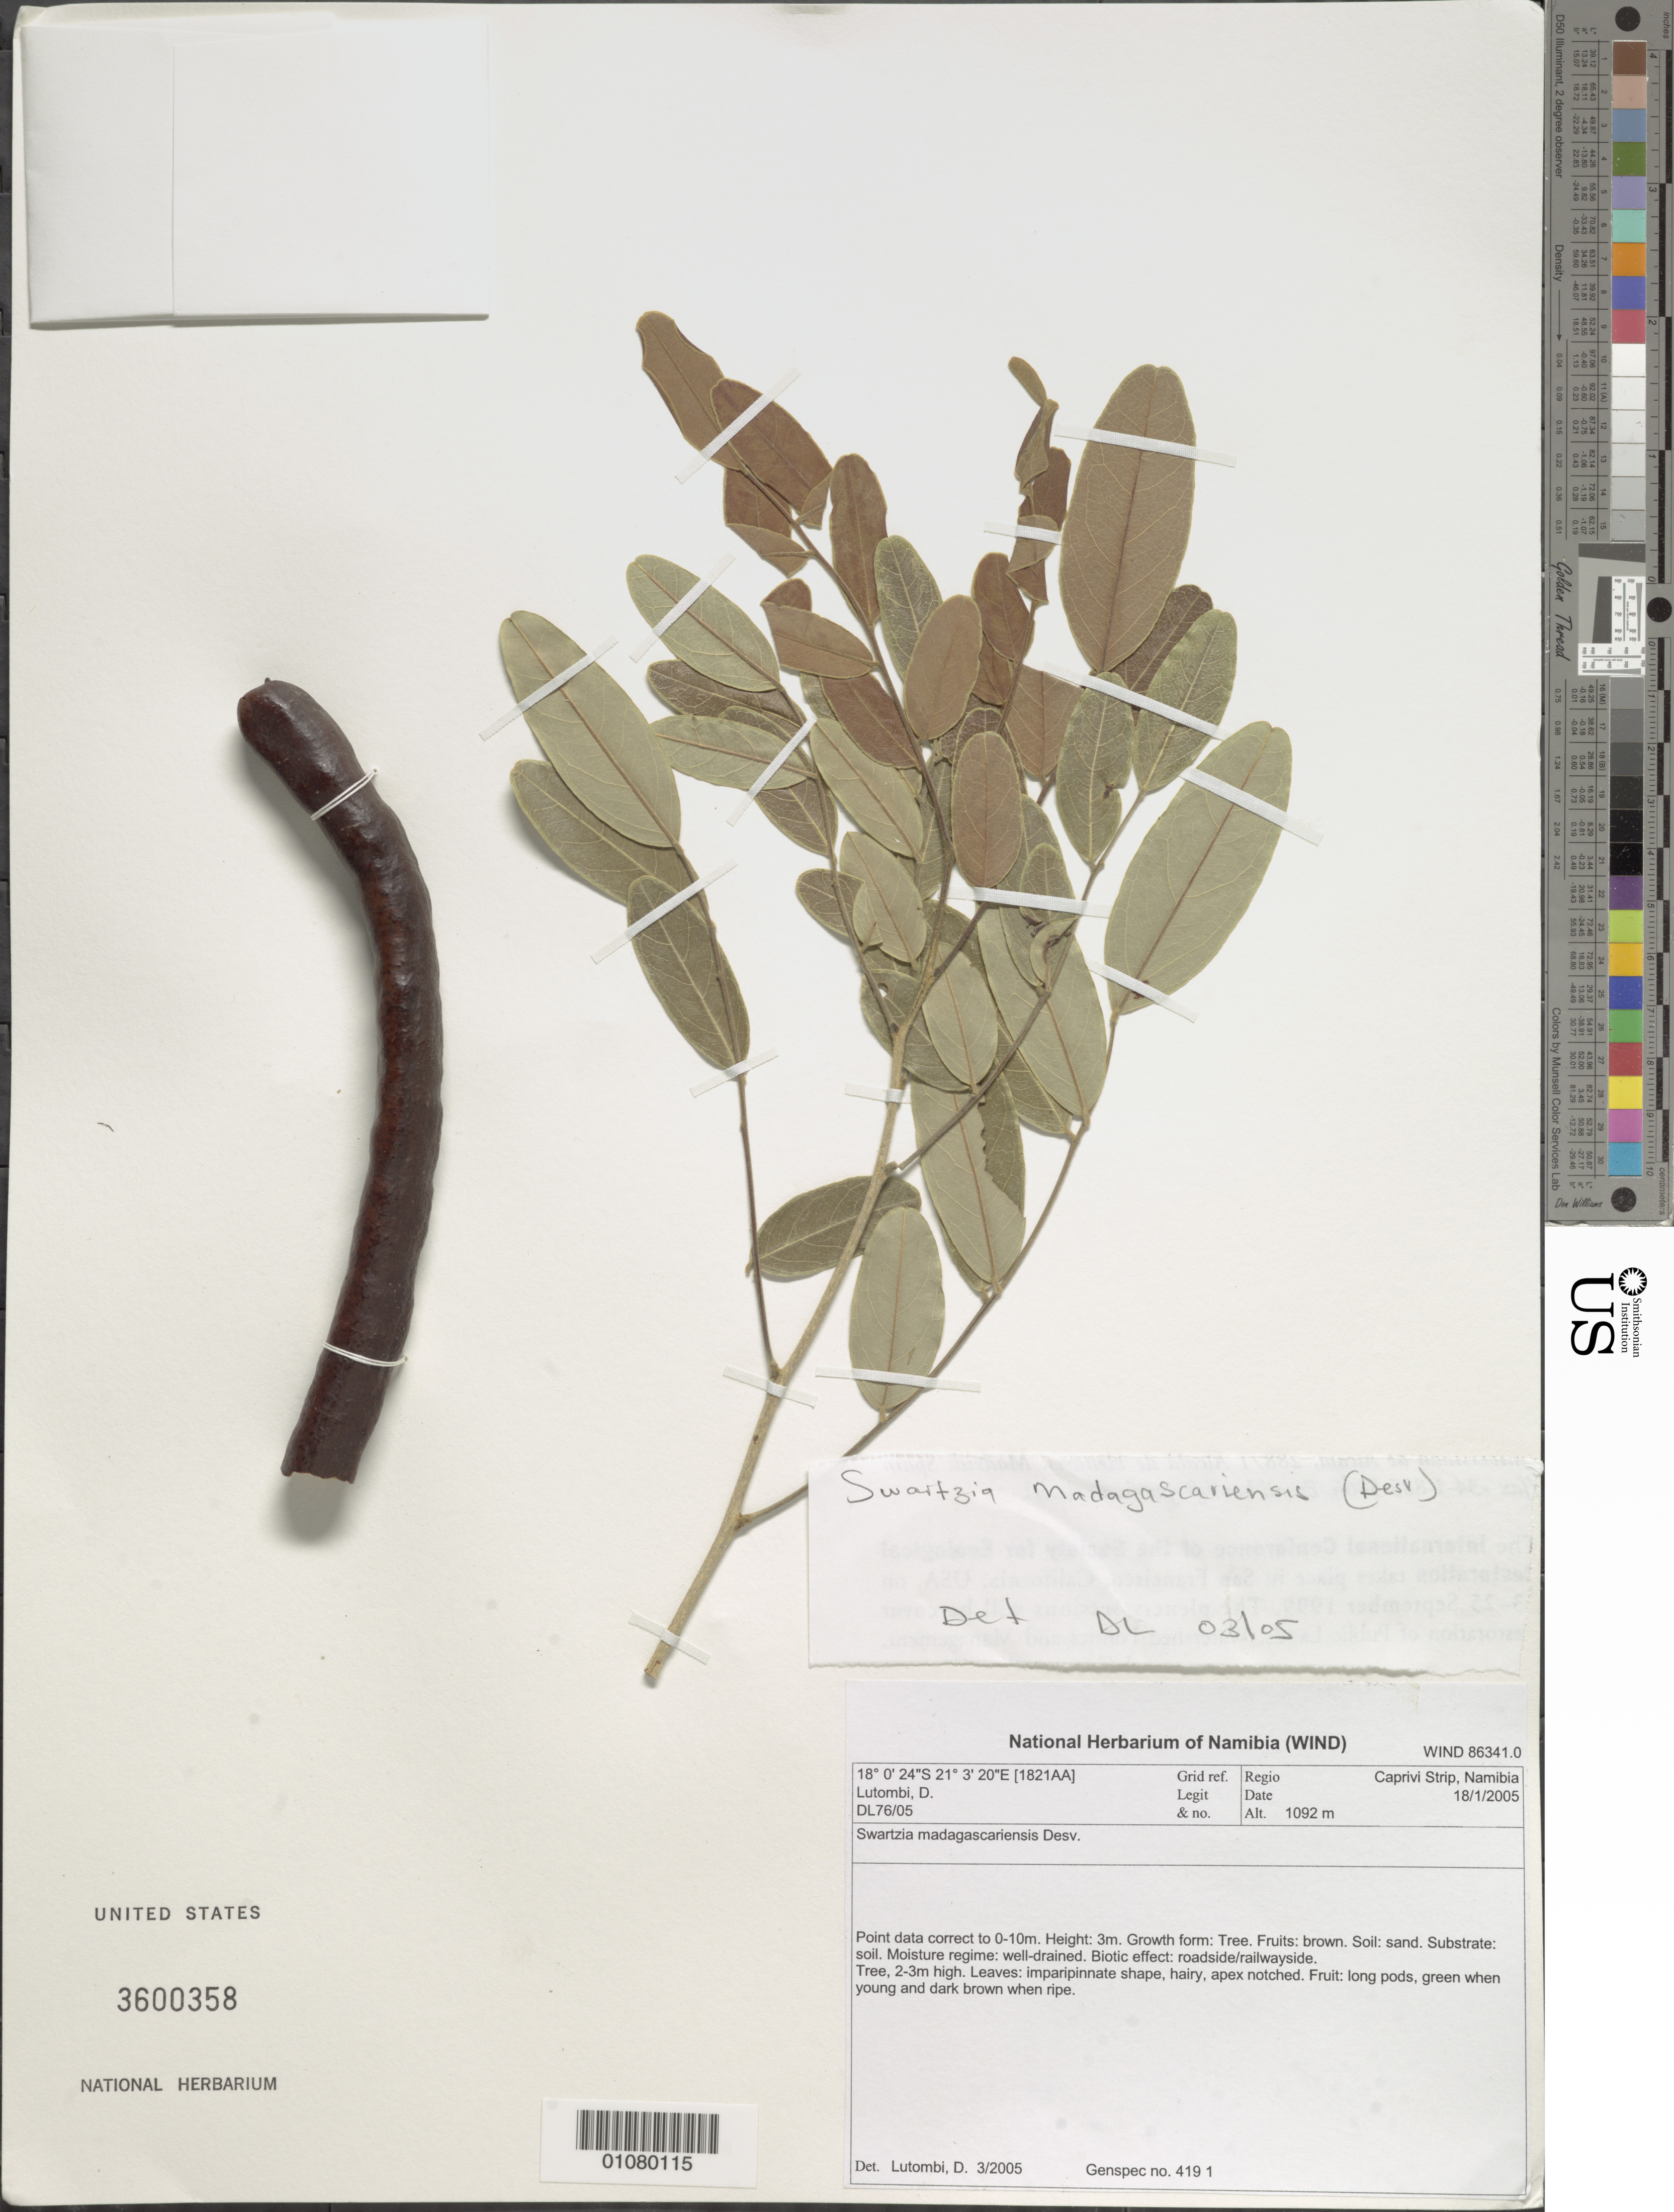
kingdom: Plantae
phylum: Tracheophyta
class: Magnoliopsida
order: Fabales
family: Fabaceae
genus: Bobgunnia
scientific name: Bobgunnia madagascarensis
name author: (Desv.) J.H. Kirkbr. & Wiersema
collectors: D. Lutombi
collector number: DL 76/05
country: Namibia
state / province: Caprivi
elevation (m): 1092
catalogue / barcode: US 3600358